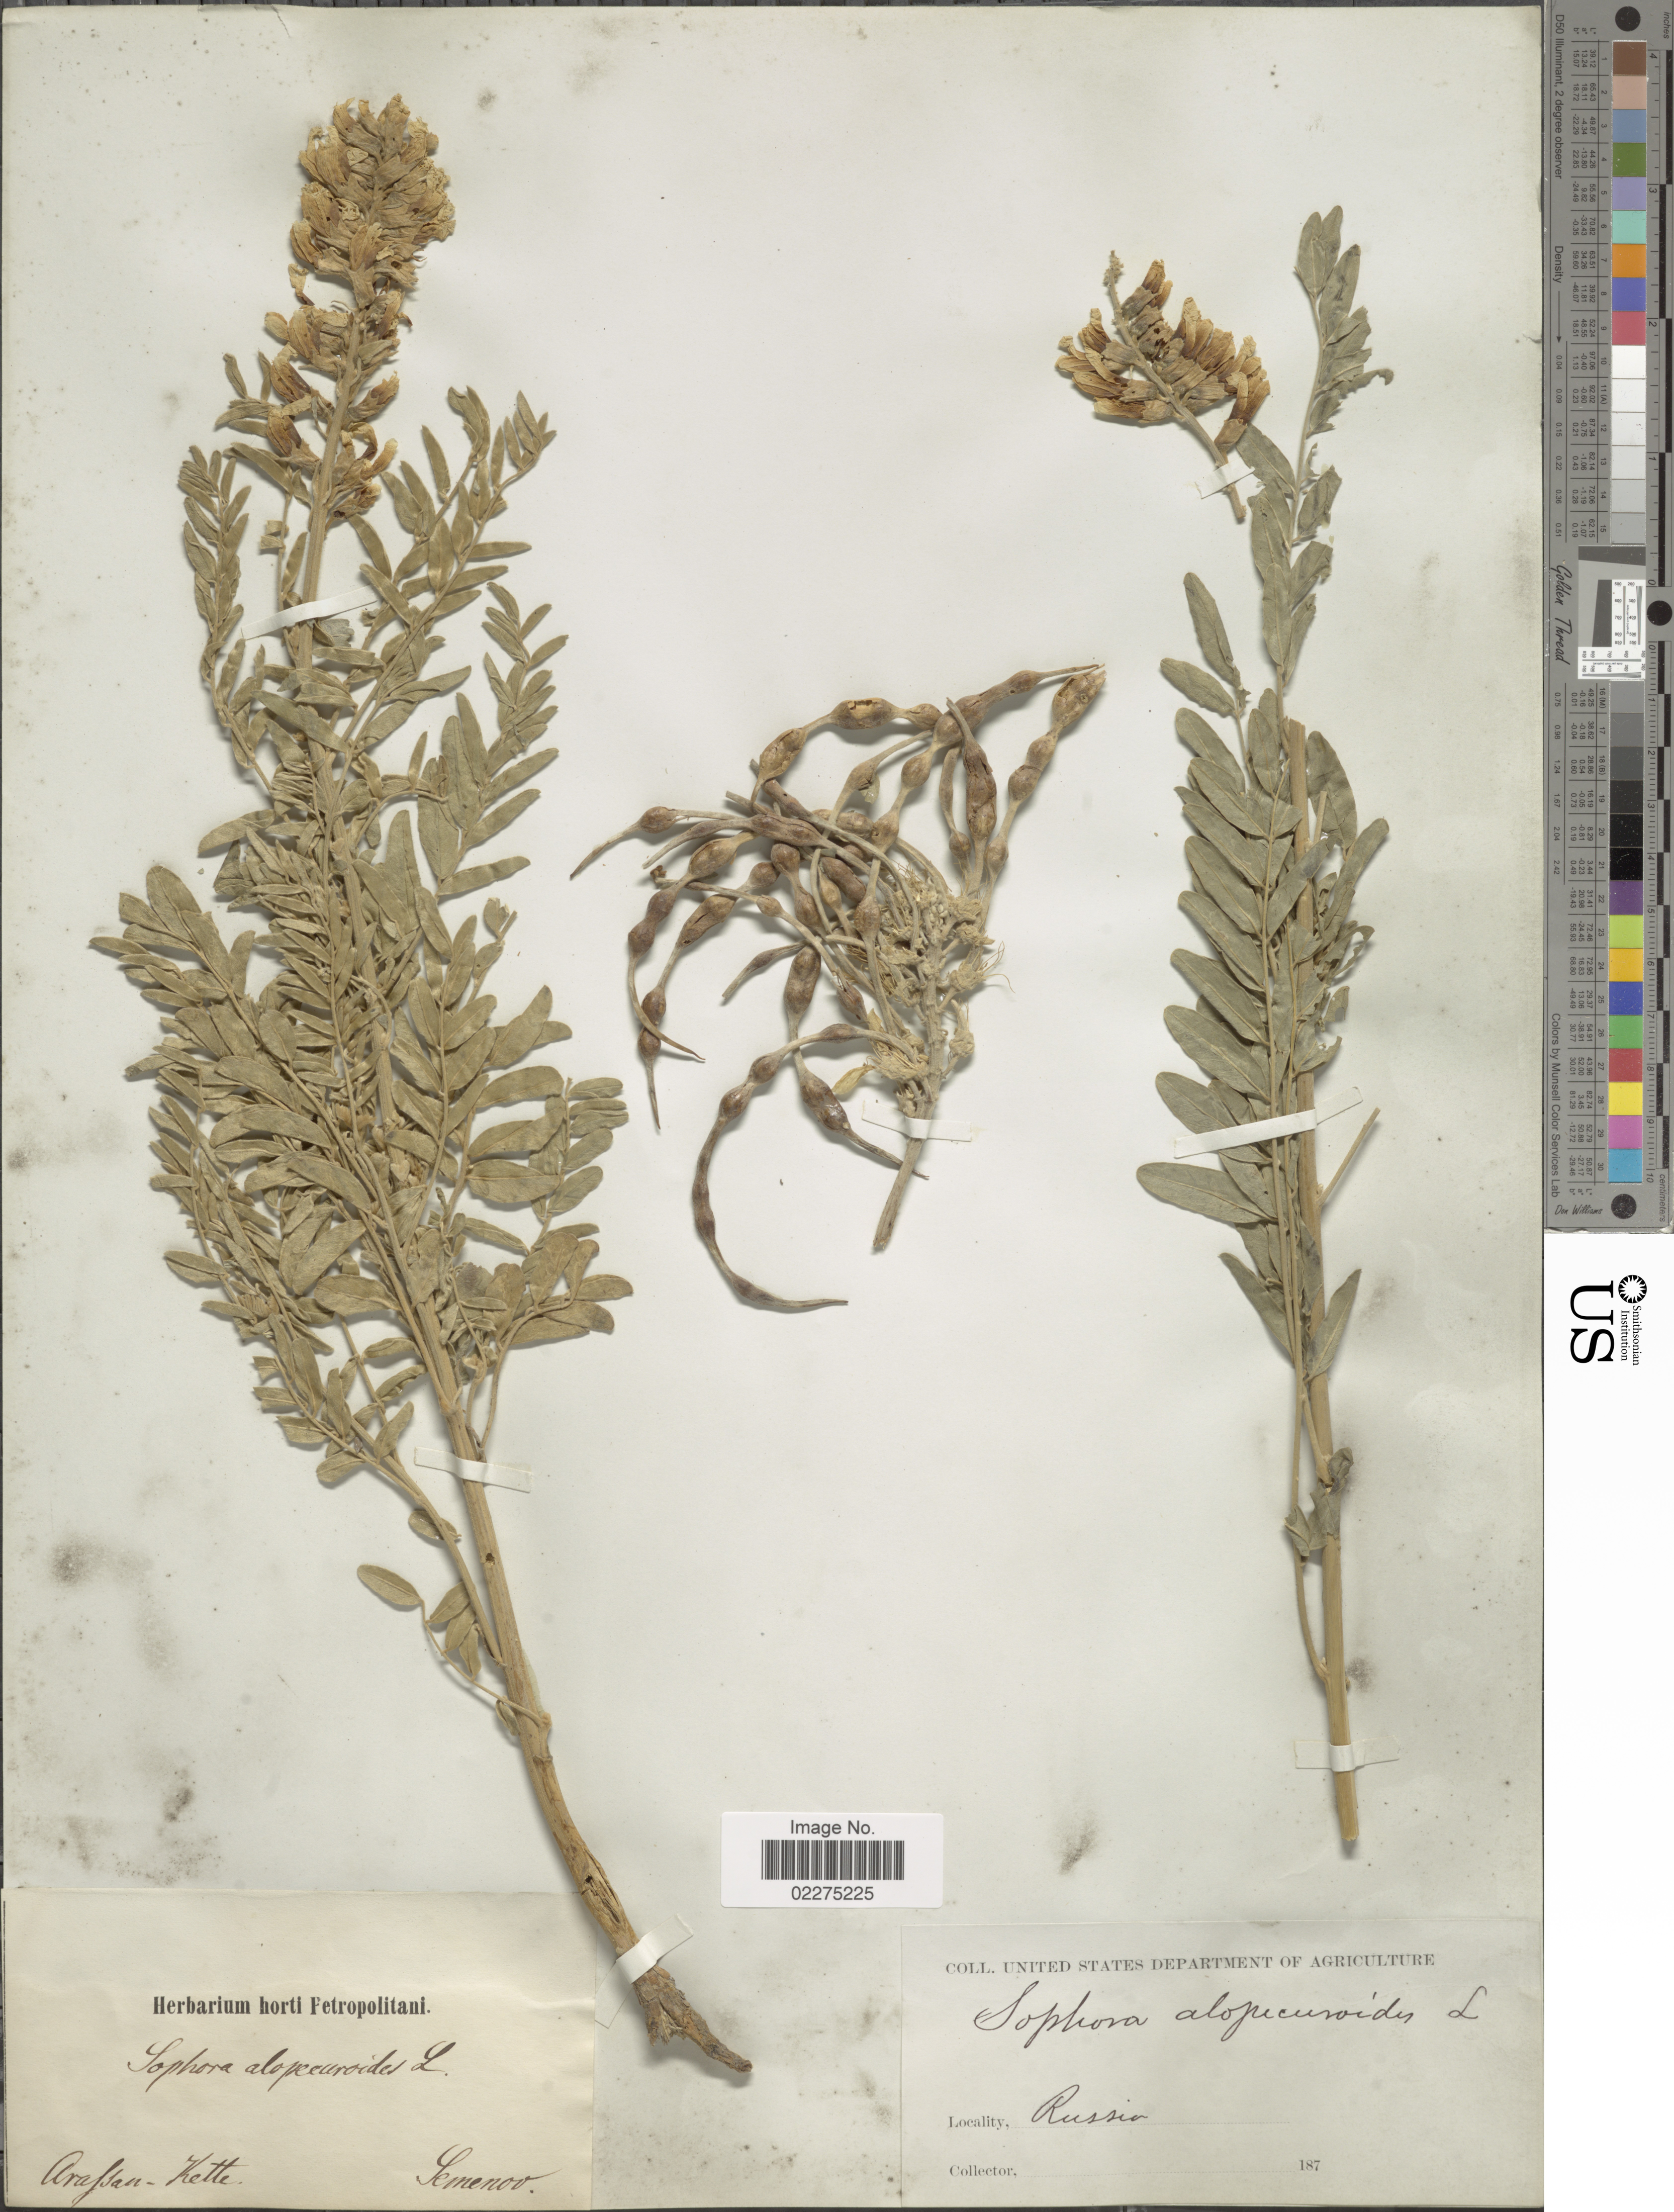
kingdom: Plantae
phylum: Tracheophyta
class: Magnoliopsida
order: Fabales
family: Fabaceae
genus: Sophora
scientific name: Sophora alopecuroides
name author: L.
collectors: -- Semenov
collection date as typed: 187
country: Kazakhstan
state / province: Almaty/Atyrau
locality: Arassan-Kette (Arasan-Kete)